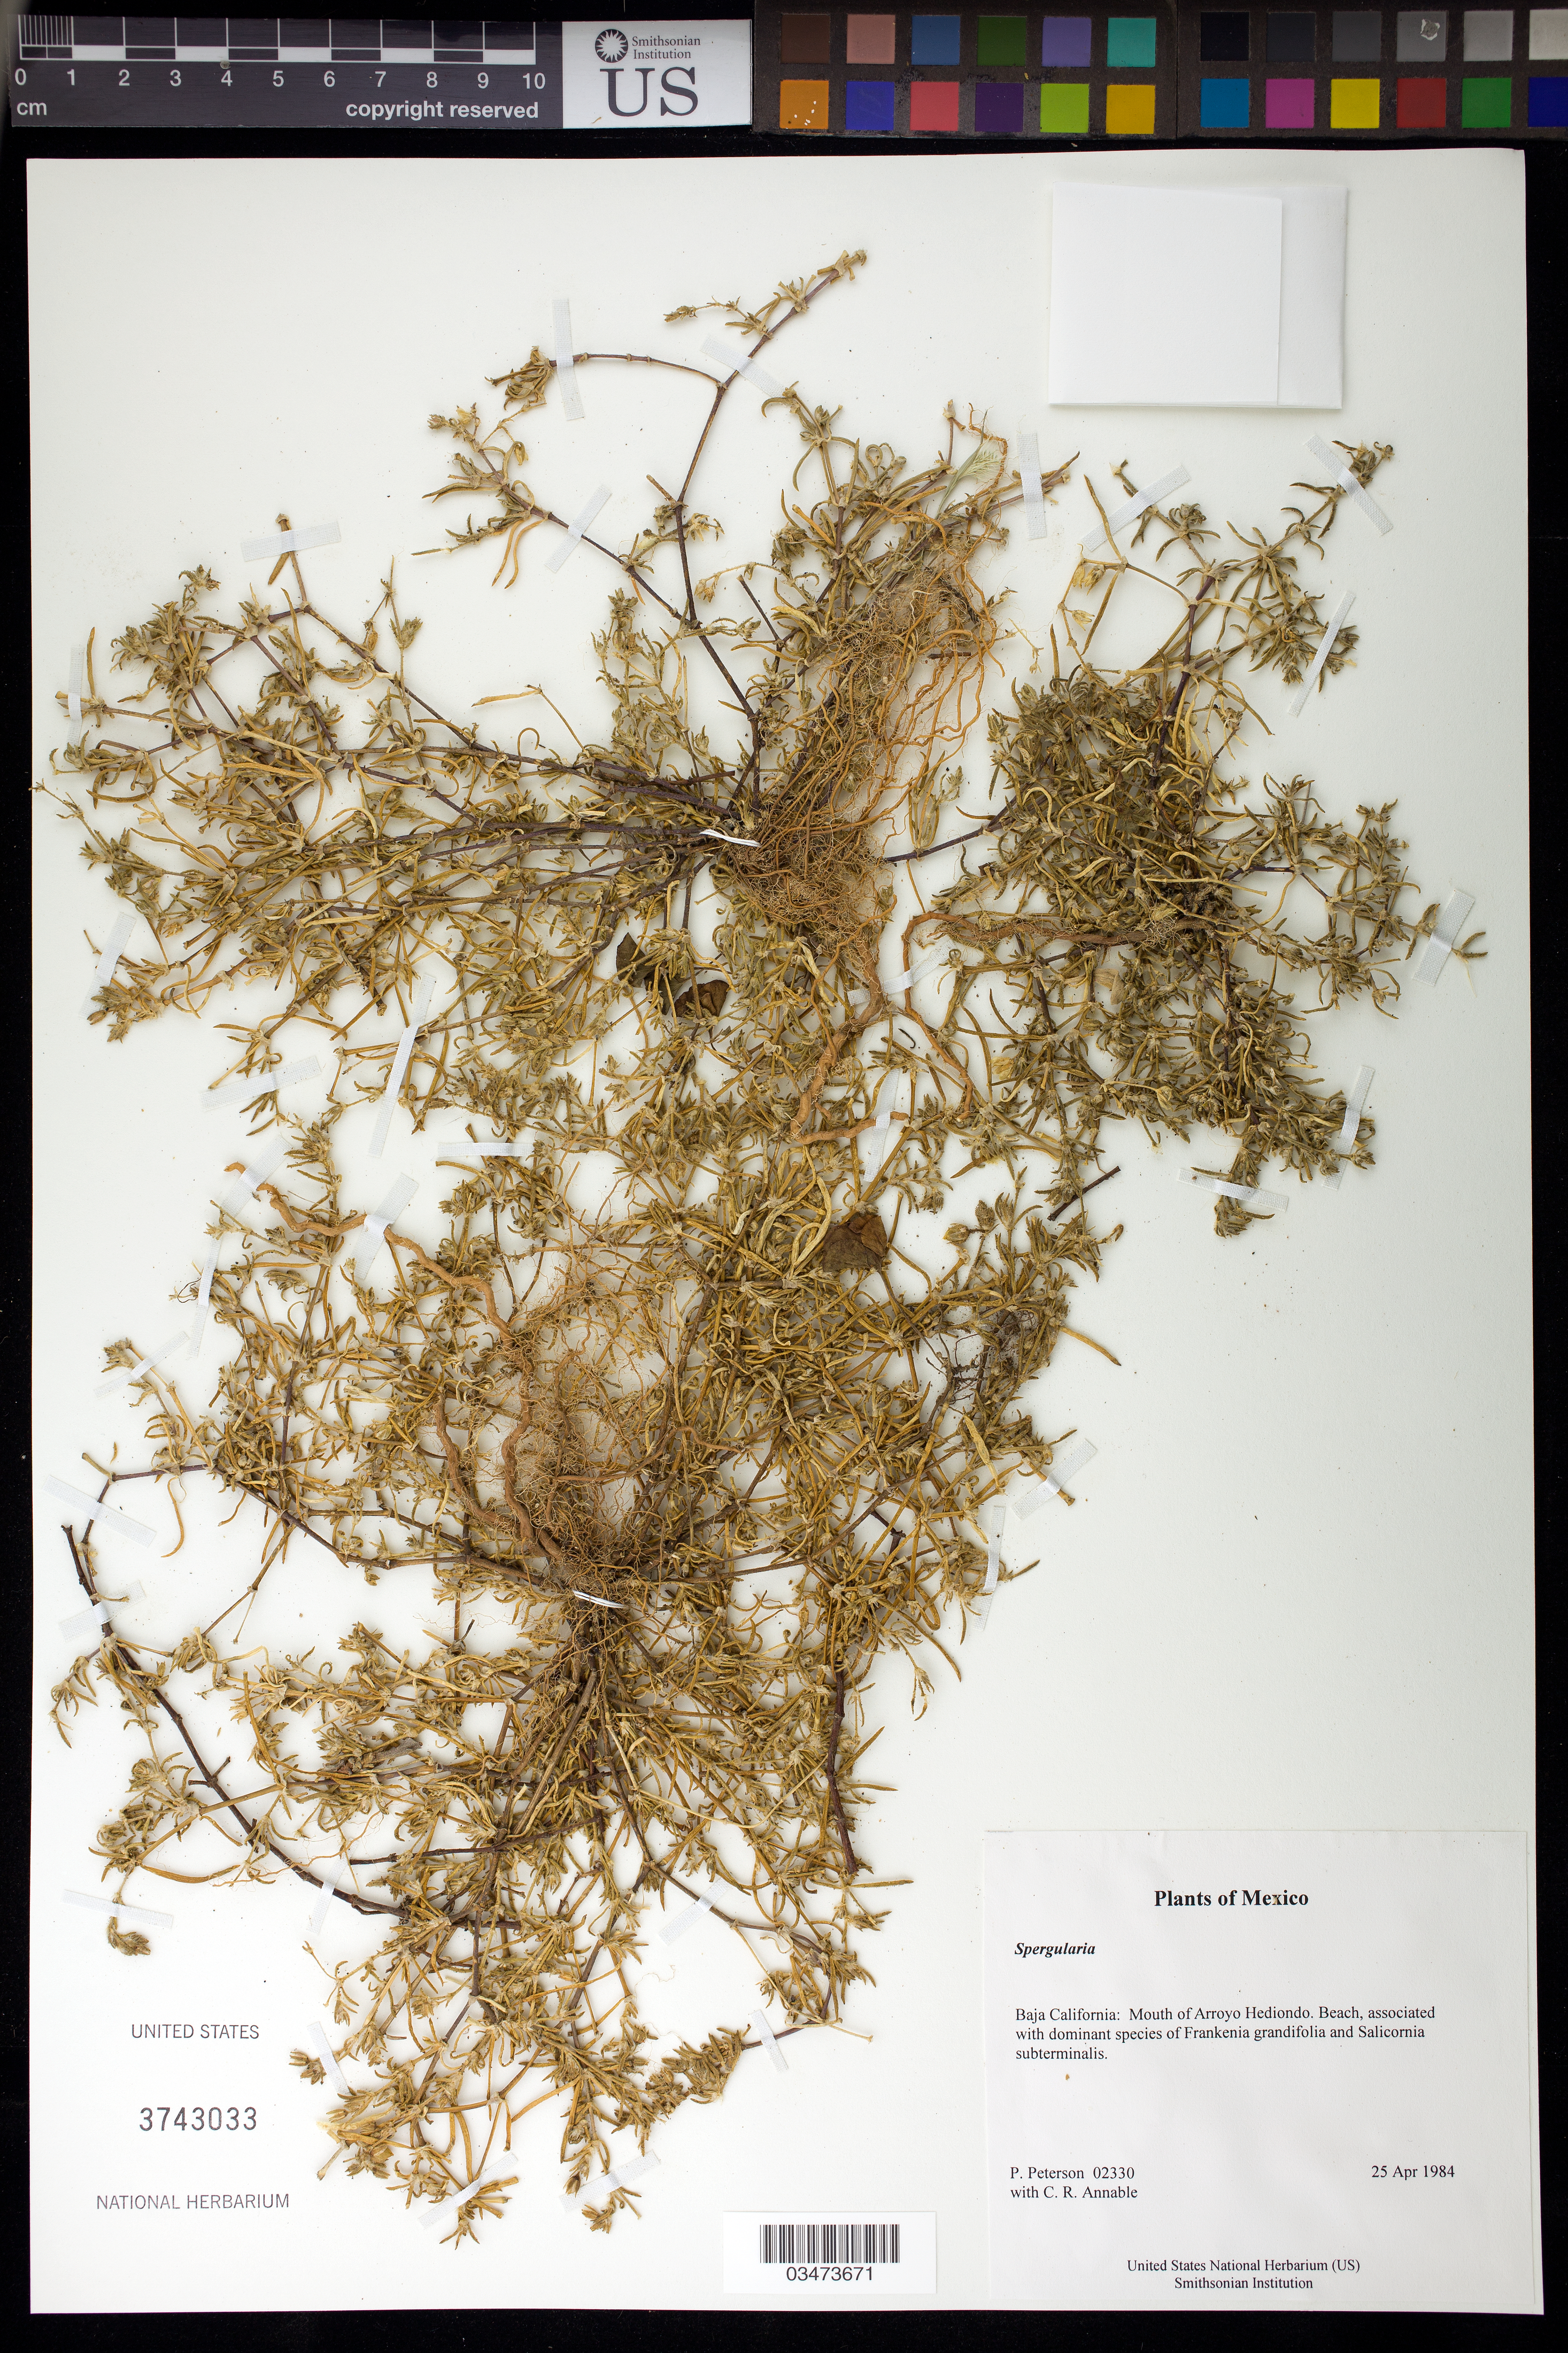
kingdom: Plantae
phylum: Tracheophyta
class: Magnoliopsida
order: Caryophyllales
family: Caryophyllaceae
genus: Spergularia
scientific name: Spergularia sp.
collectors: P. M. Peterson & C. R. Annable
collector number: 02330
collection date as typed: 25 Apr 1984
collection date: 1984-04-25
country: Mexico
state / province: Baja California Norte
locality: Mouth of Arroyo Hediondo.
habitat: Beach, associated with dominant species of Frankenia grandifolia and Salicornia subterminalis.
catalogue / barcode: US 3743033